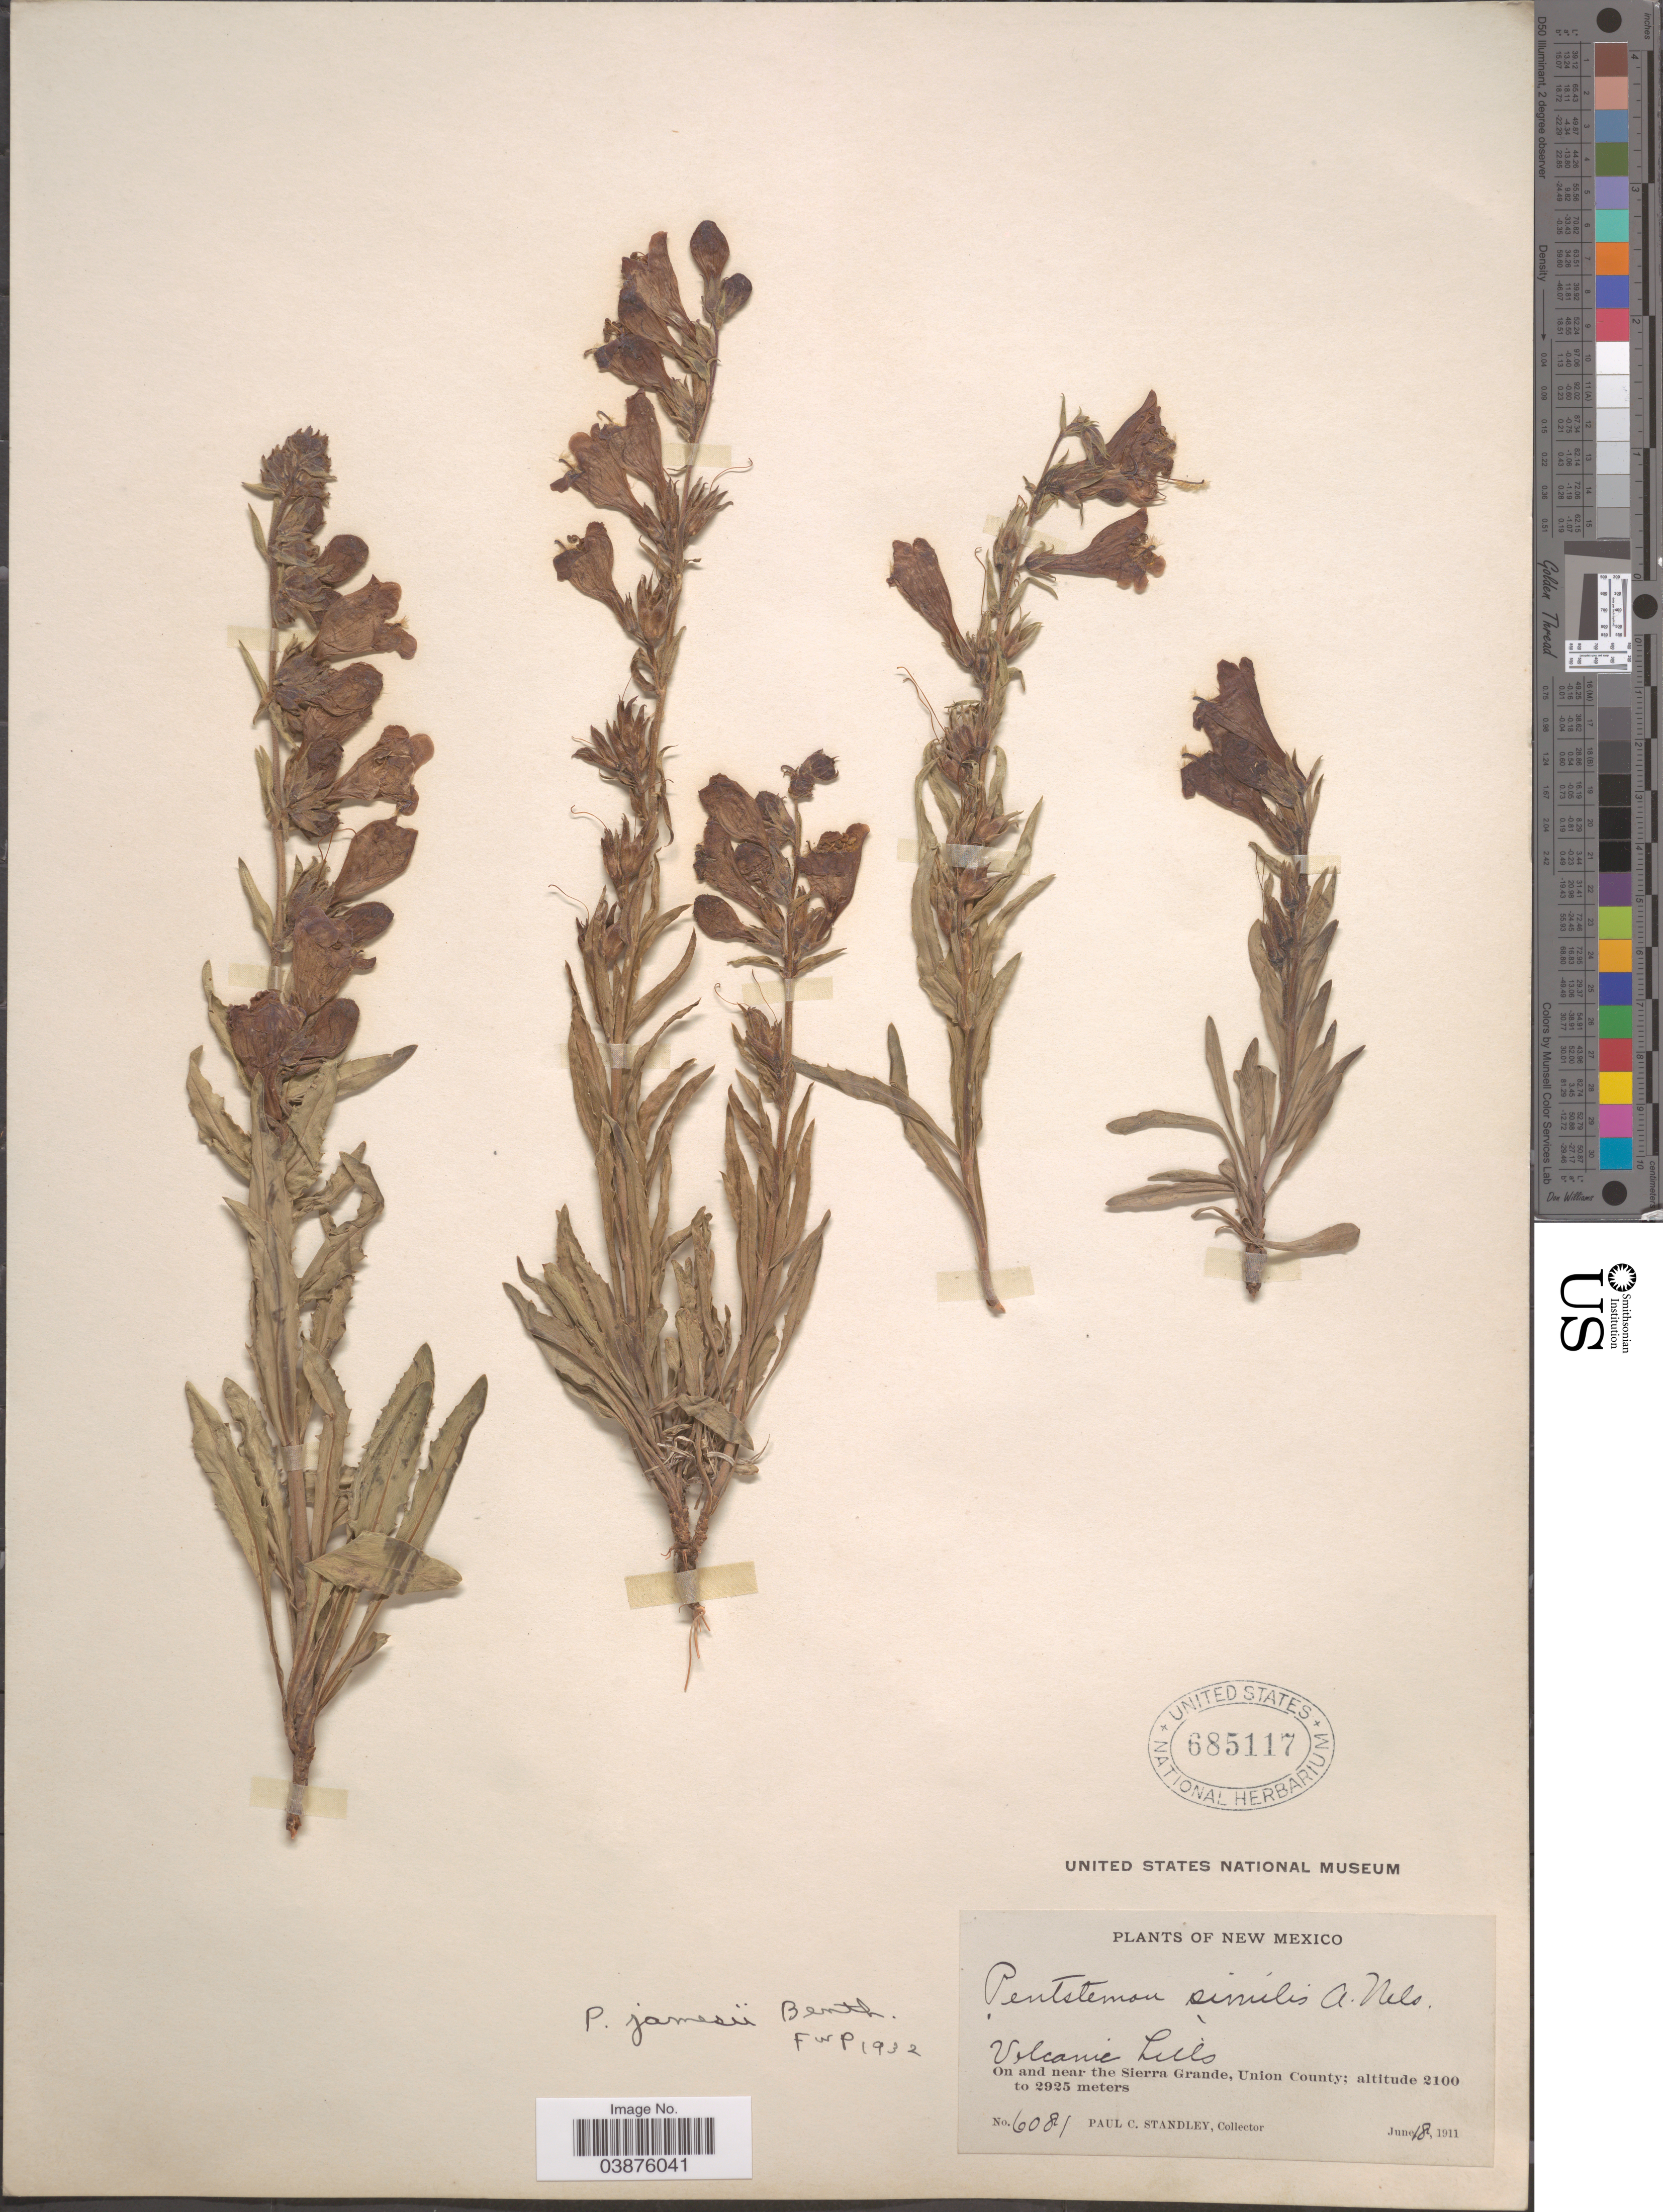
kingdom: Plantae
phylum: Tracheophyta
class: Magnoliopsida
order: Lamiales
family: Plantaginaceae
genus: Penstemon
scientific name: Penstemon jamesii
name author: Benth.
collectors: P. C. Standley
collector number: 6081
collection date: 1911-06-18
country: United States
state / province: New Mexico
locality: Volcanic hills. On and near the Sierra Grande, Union County.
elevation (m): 2100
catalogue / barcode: US 685117